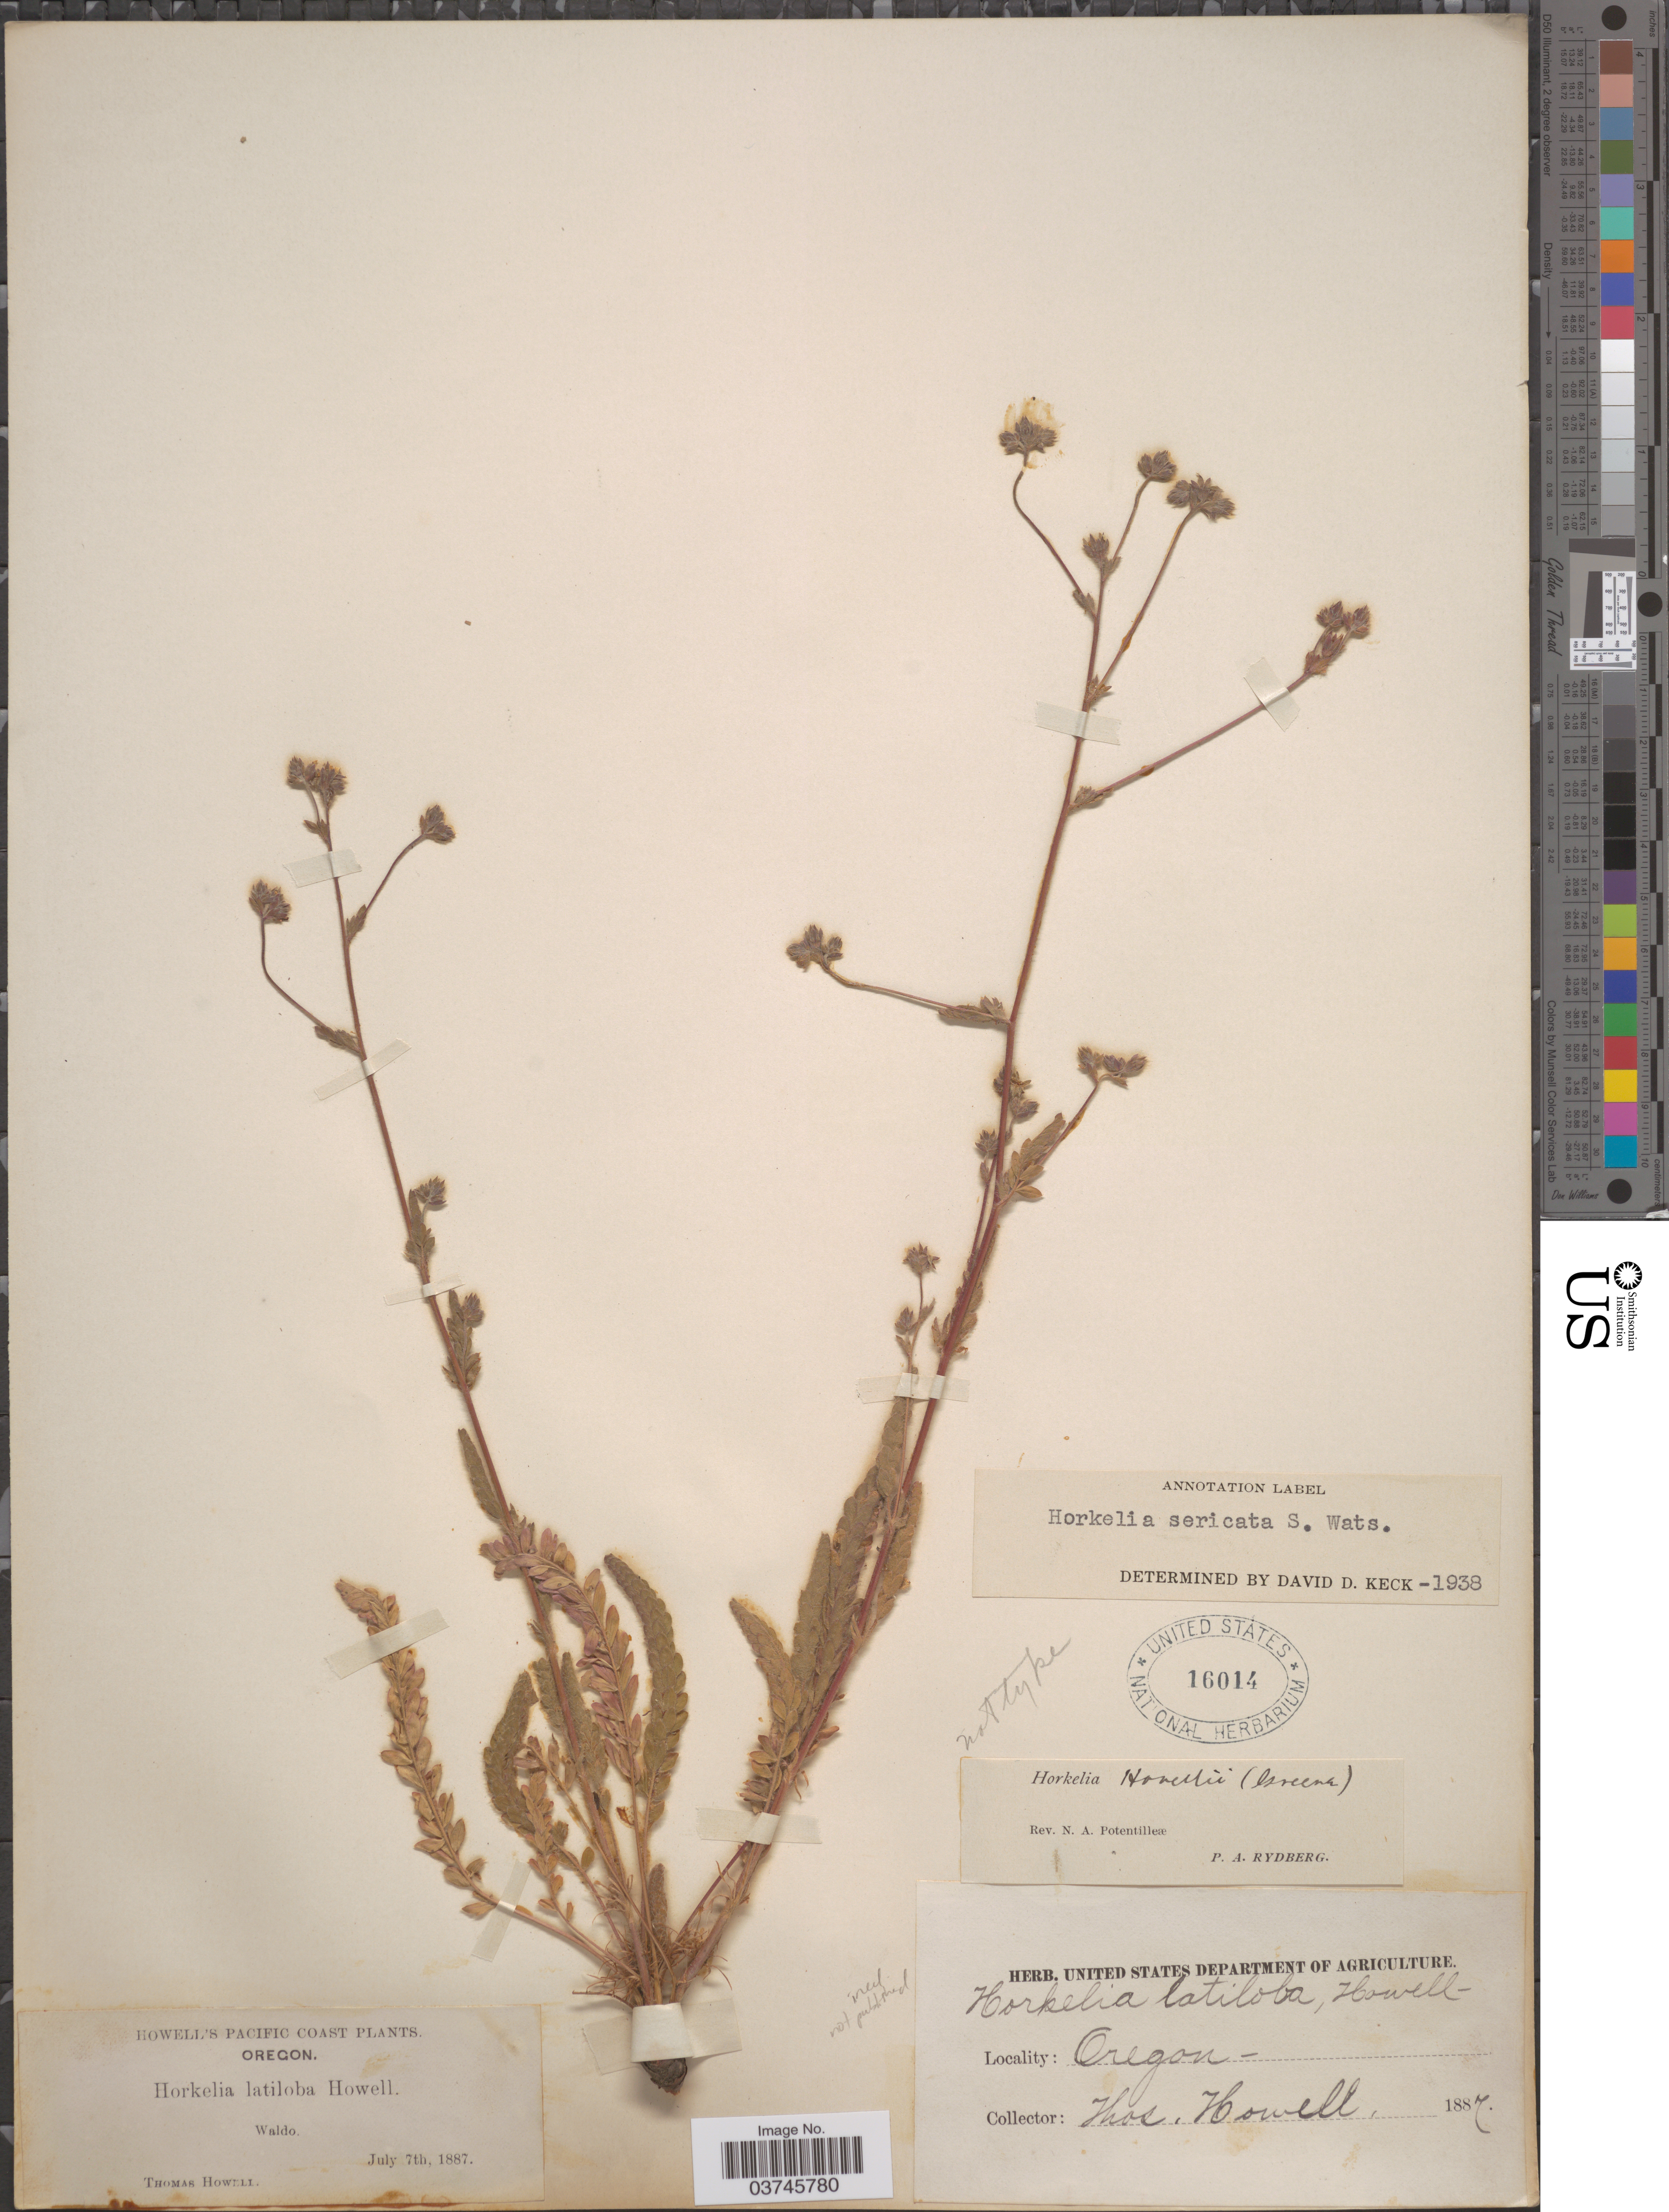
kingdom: Plantae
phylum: Tracheophyta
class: Magnoliopsida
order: Rosales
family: Rosaceae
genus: Potentilla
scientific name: Potentilla sericata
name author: (S. Watson) Greene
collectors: T. Howell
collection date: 1887-07-07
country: United States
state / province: Oregon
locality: Pacific Coast. Waldo.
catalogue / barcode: US 16014